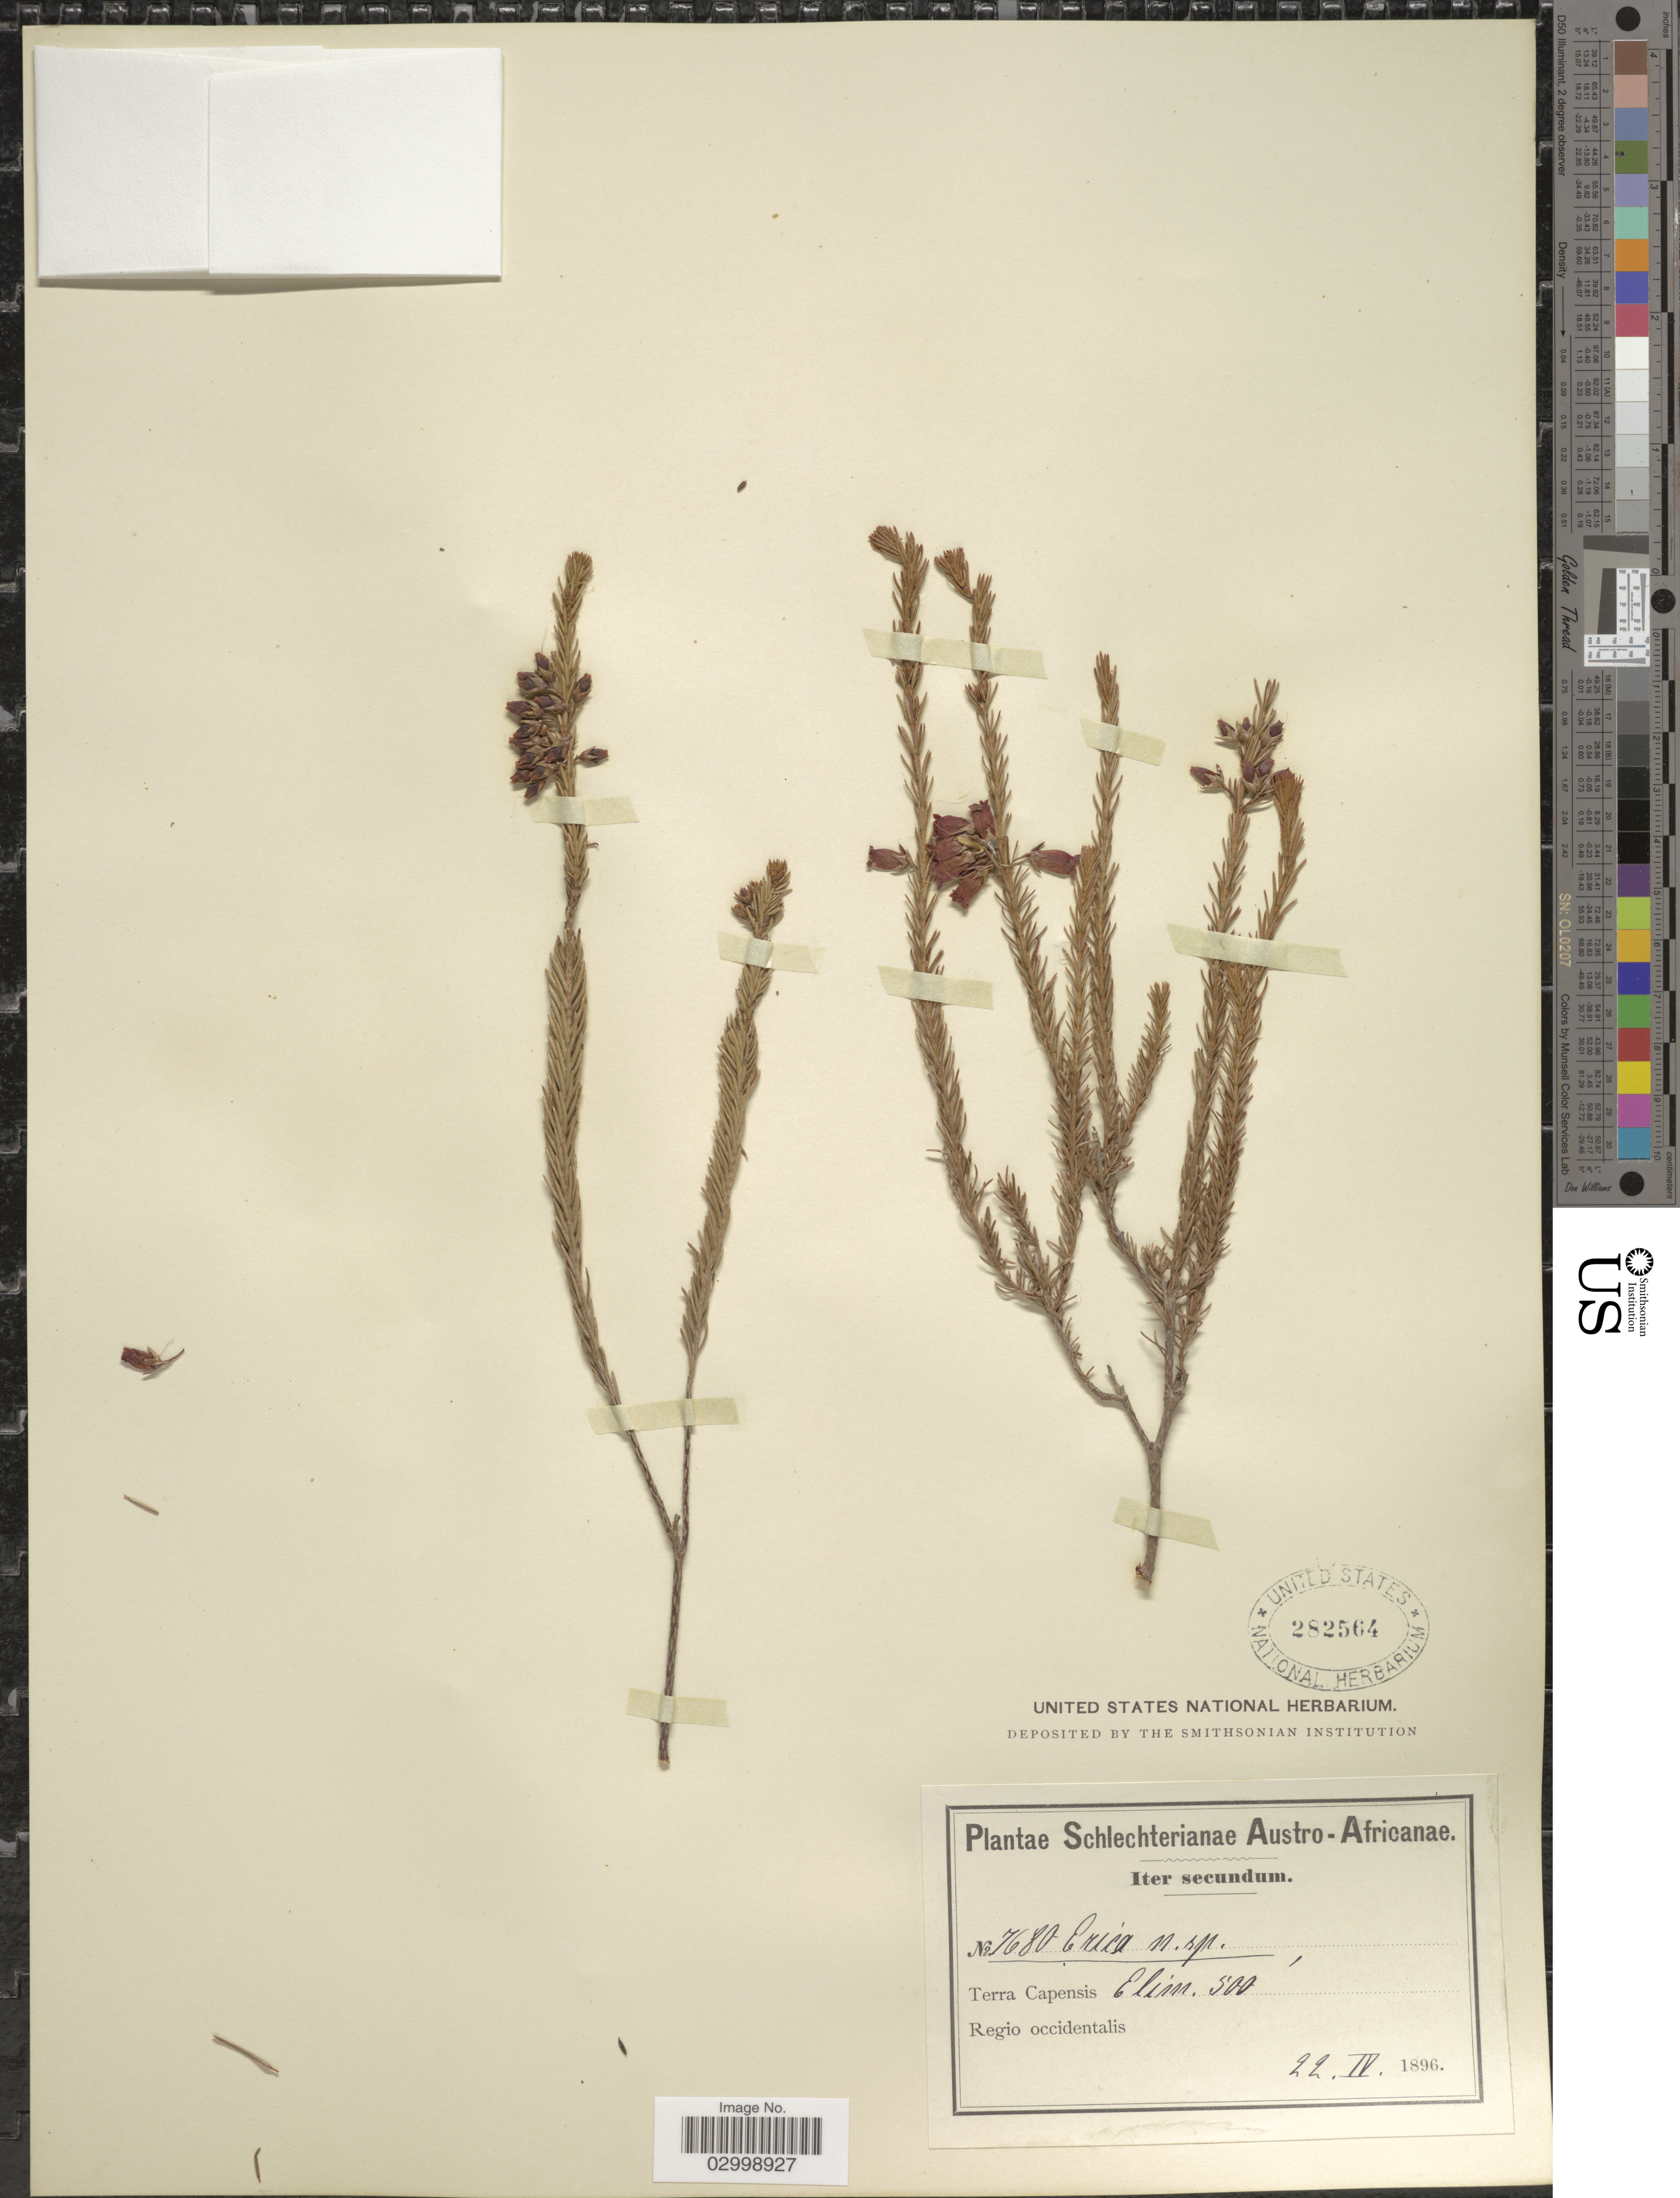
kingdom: Plantae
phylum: Tracheophyta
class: Magnoliopsida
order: Ericales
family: Ericaceae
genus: Erica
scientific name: Erica sp.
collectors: Schlechter, --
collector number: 7680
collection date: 1896-04-22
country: South Africa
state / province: Western Cape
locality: Austro-Africanae, Terra Capensis, Elim, Regio occidentalis.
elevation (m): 152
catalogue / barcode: US 282564